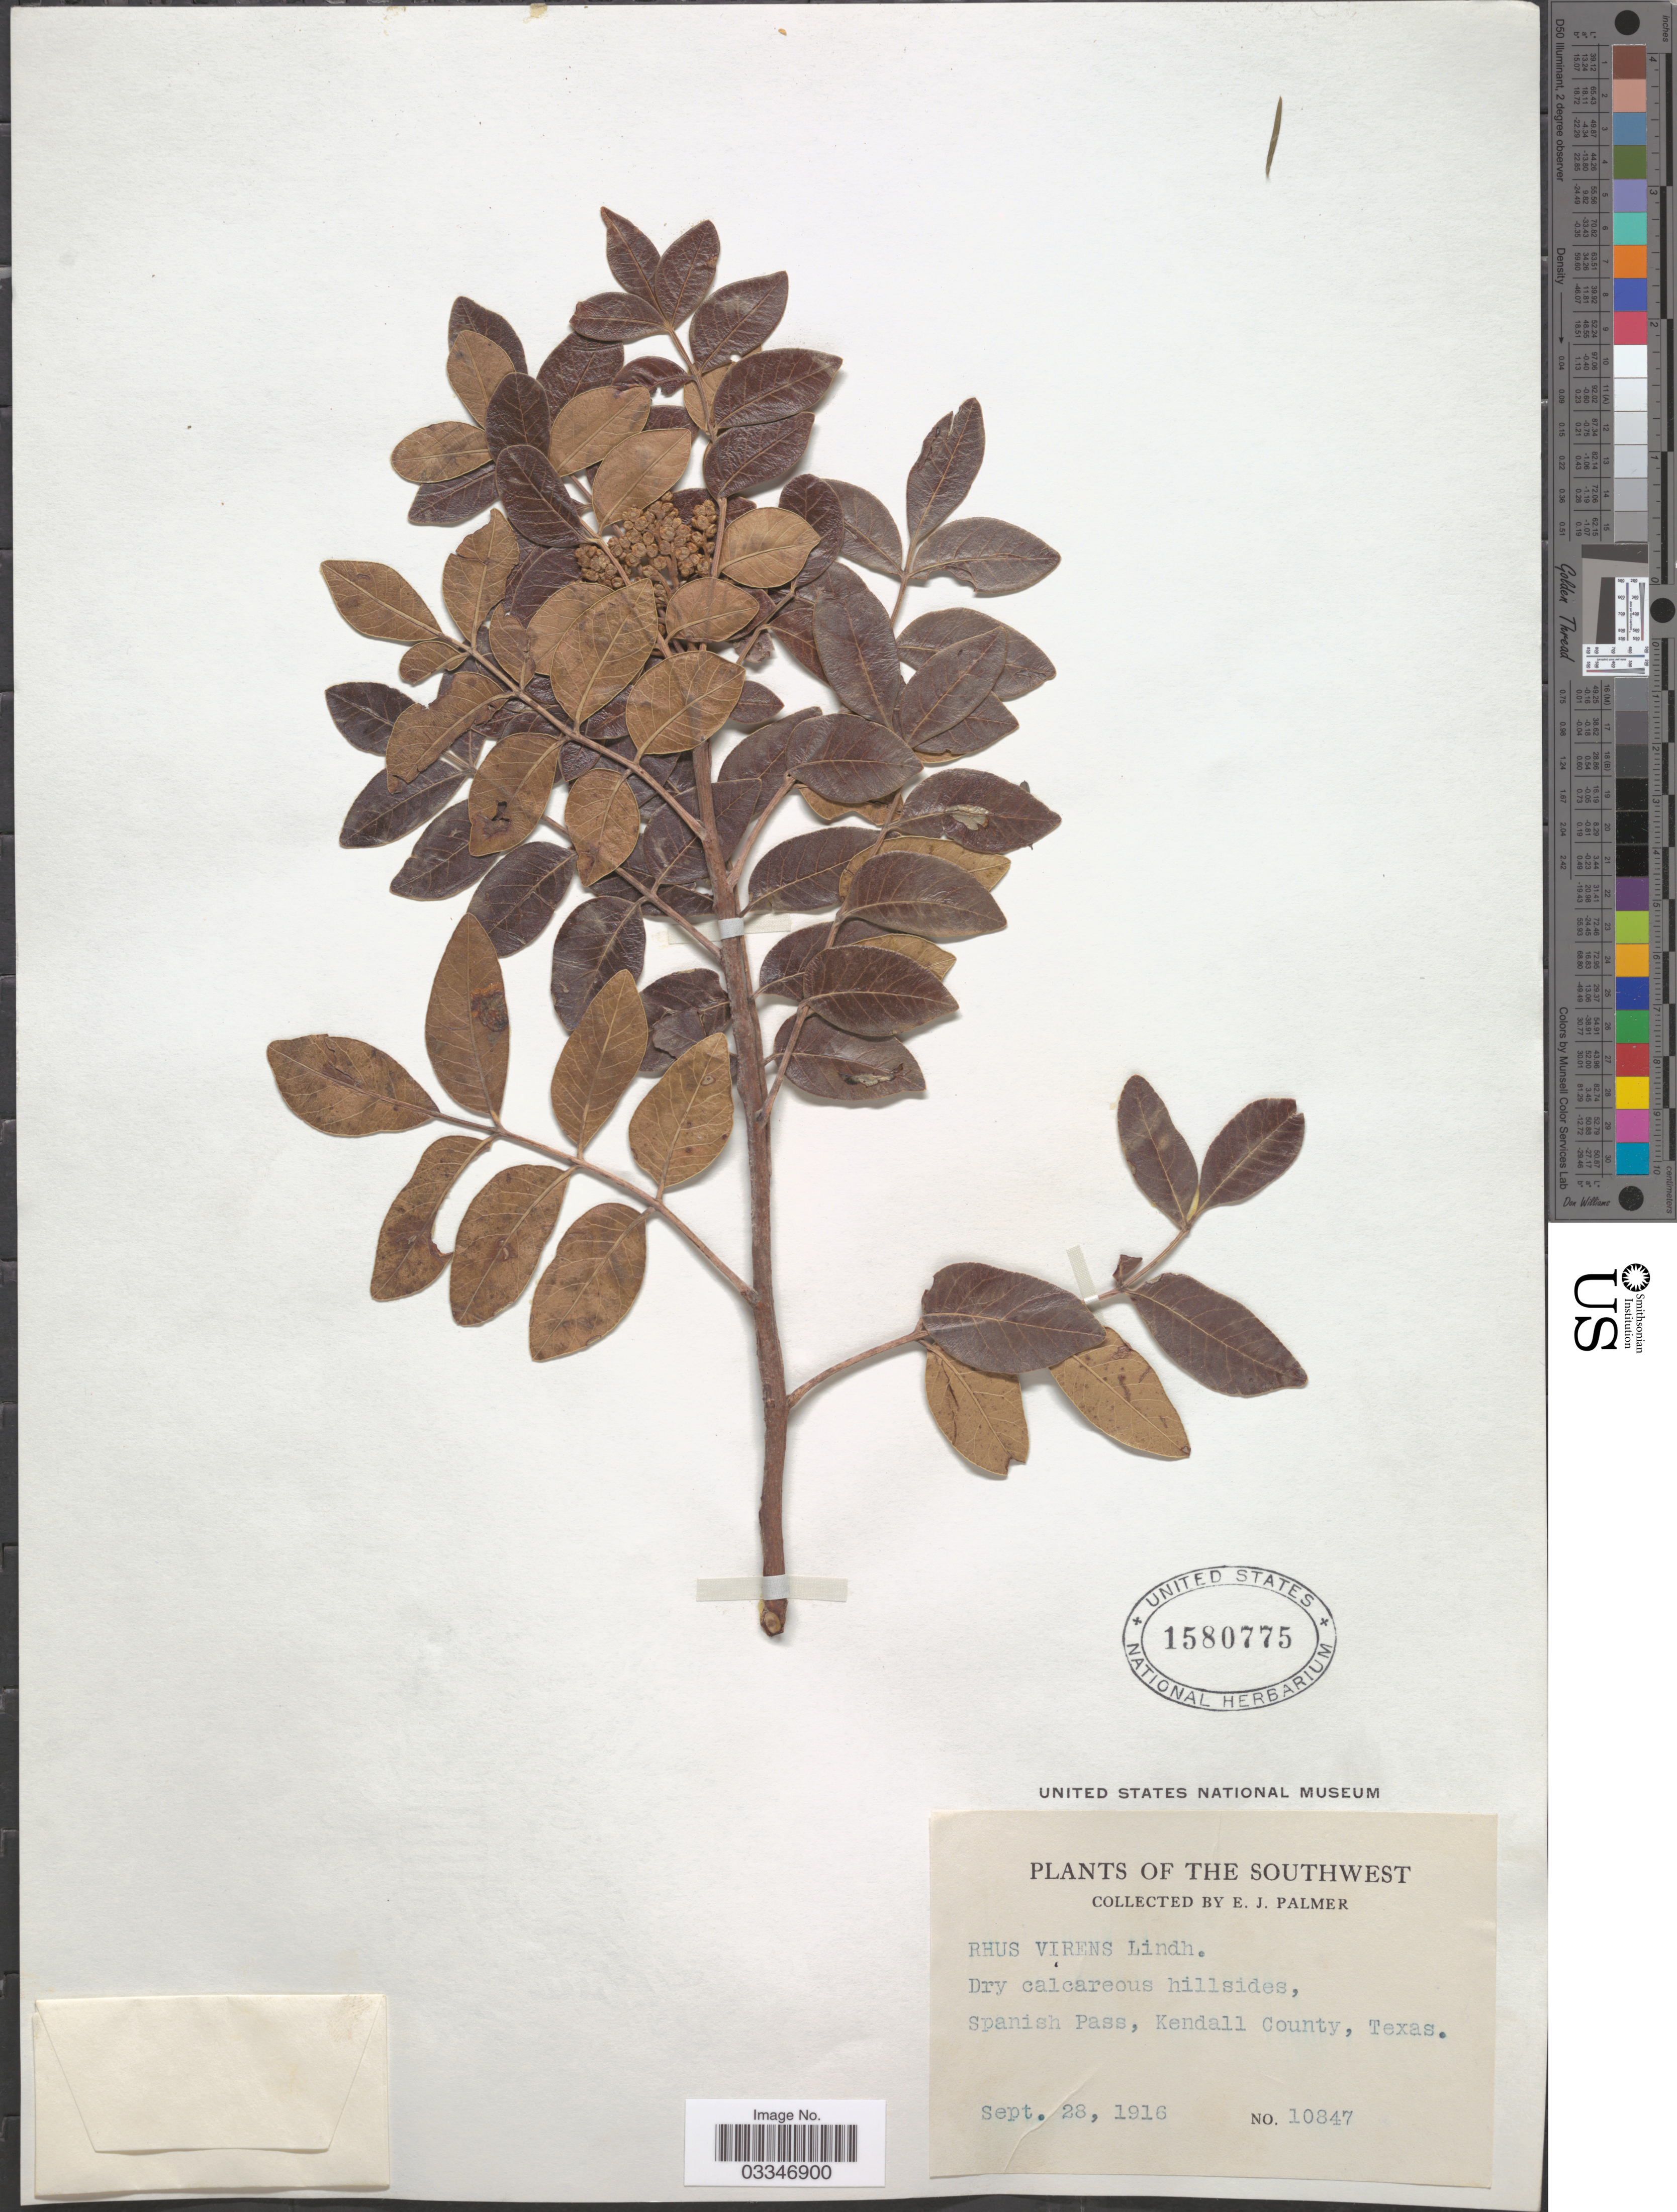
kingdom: Plantae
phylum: Tracheophyta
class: Magnoliopsida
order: Sapindales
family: Anacardiaceae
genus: Rhus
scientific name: Rhus virens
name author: Lindh. ex A. Gray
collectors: E. J. Palmer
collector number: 10847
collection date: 1916-09-28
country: United States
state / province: Texas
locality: The Southwest, Spanish Pass, Kendall County.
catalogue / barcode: US 1580775